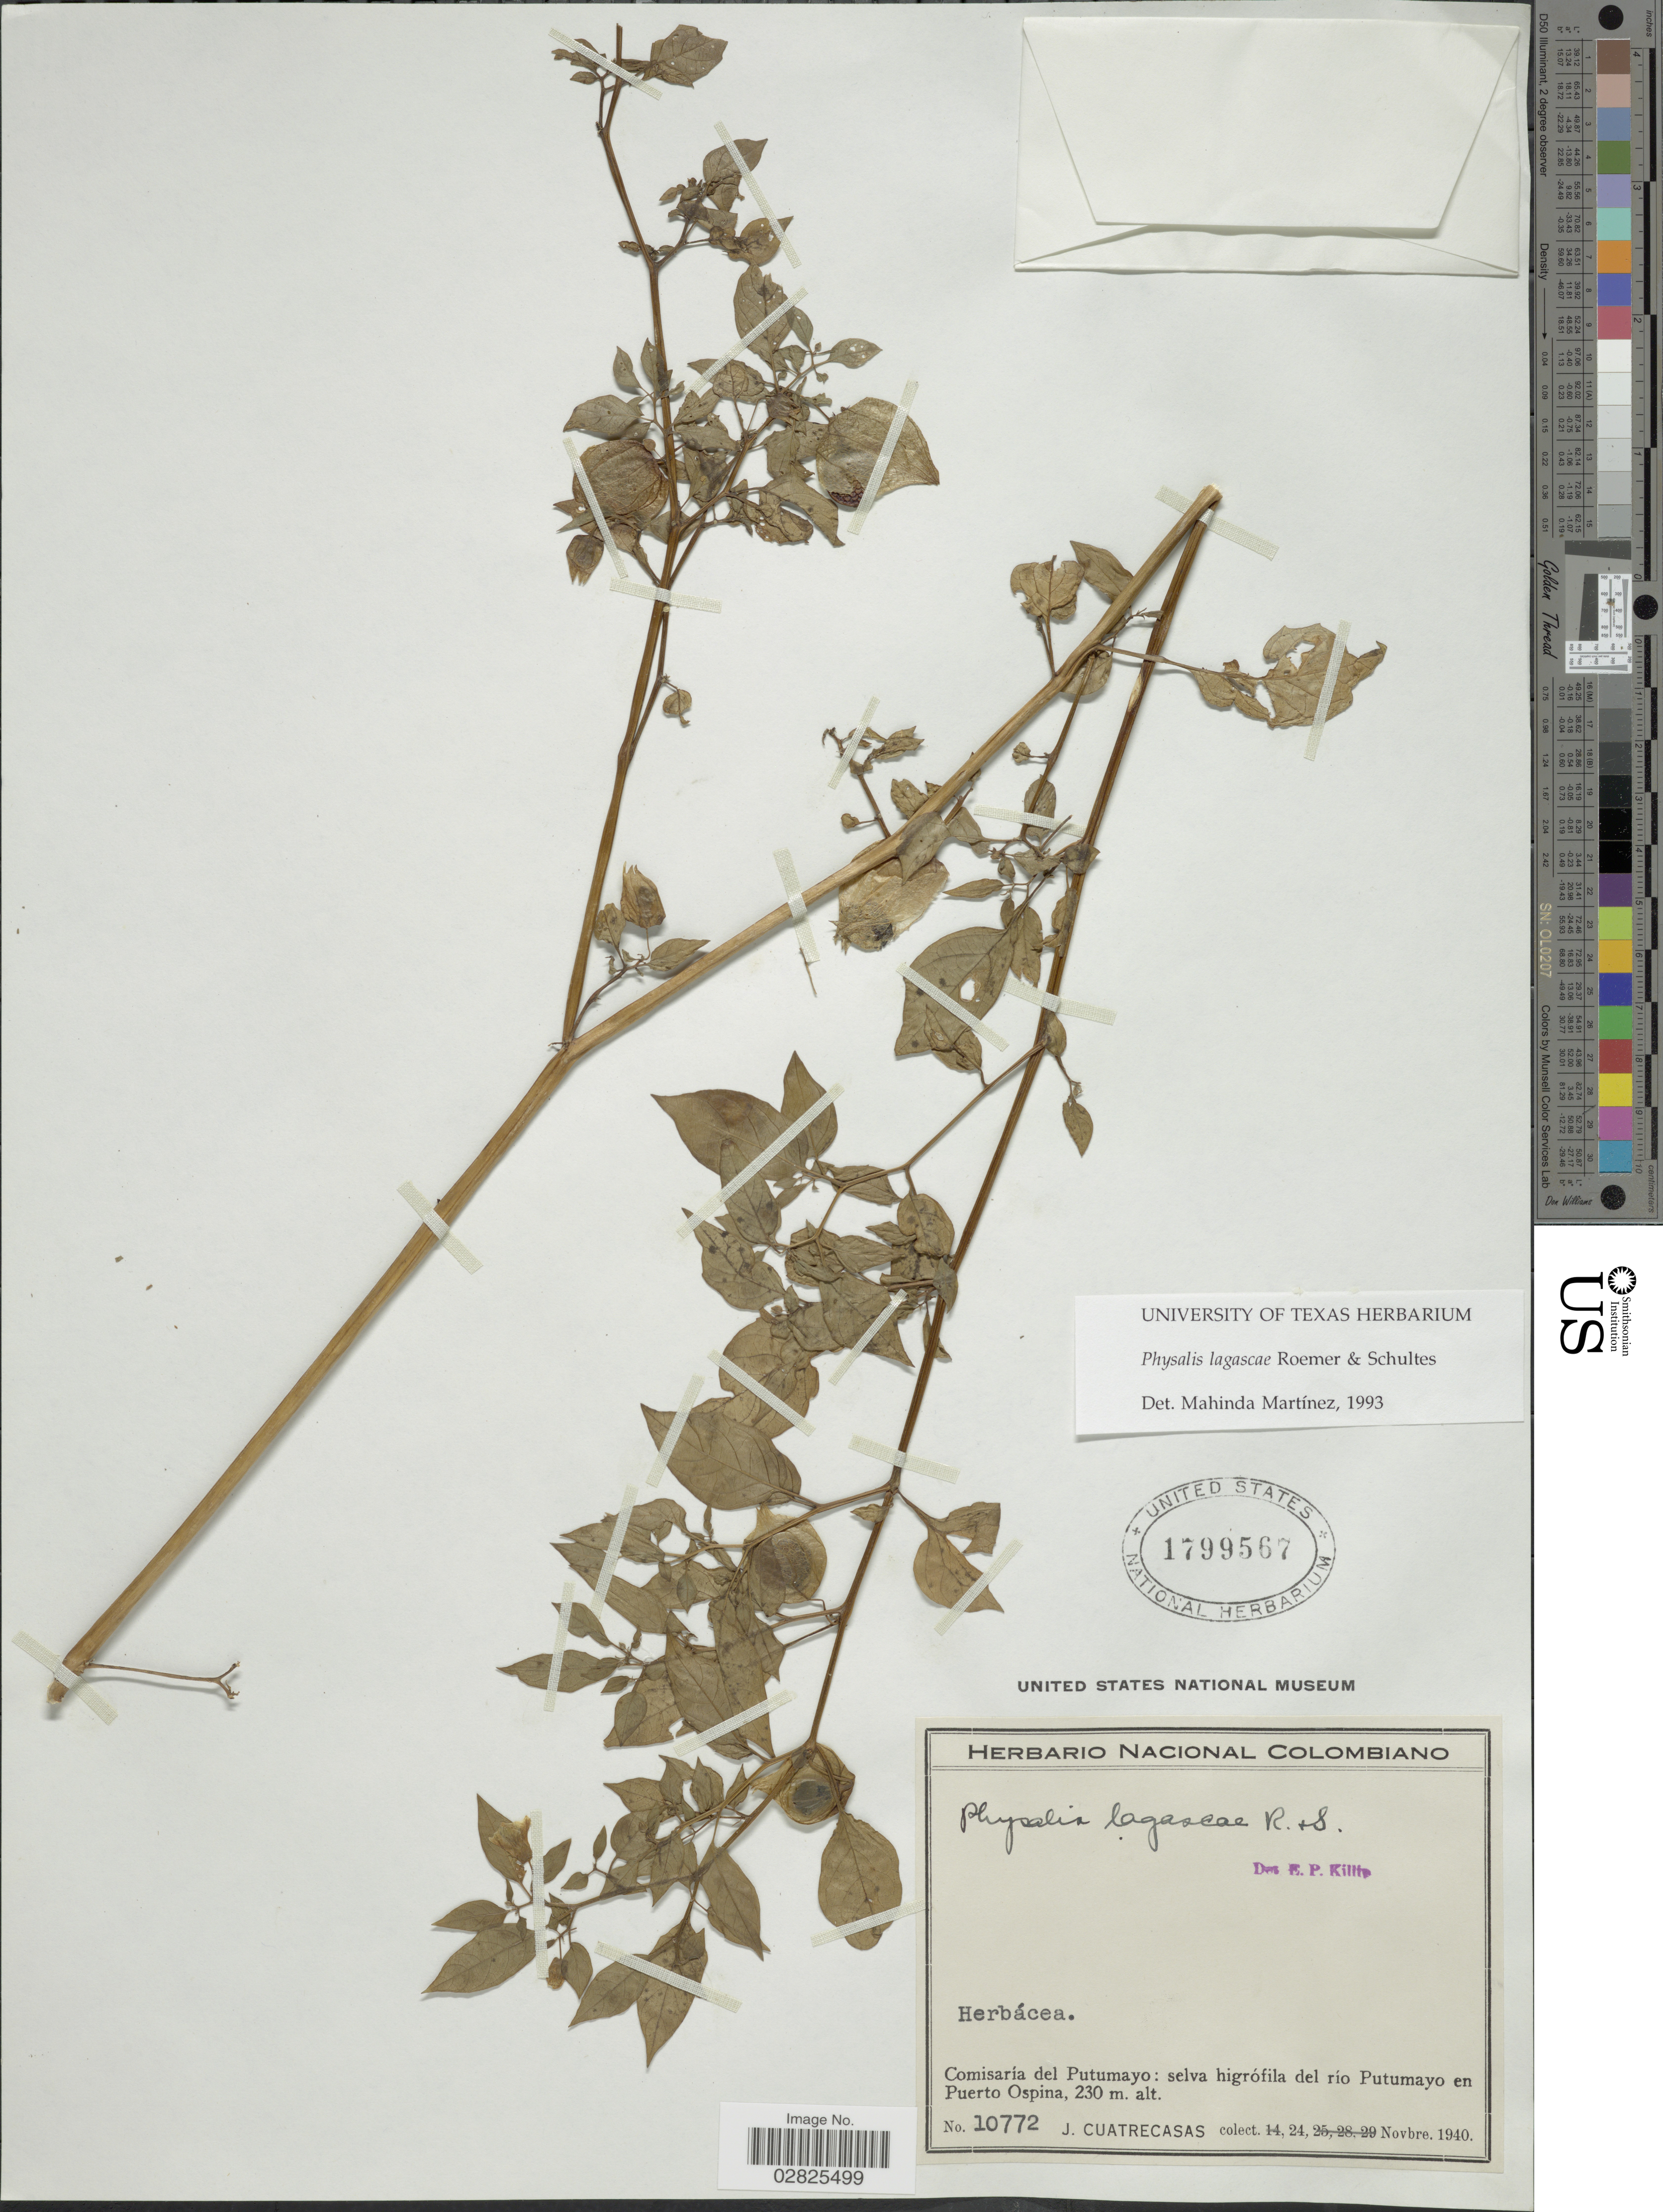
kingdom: Plantae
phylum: Tracheophyta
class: Magnoliopsida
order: Solanales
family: Solanaceae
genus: Physalis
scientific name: Physalis lagascae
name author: Roem. & Schult.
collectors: J. Cuatrecasas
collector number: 10772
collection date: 1940-11-24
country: Colombia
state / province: Putumayo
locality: Comisaría del Putumayo: selva higrófila del río Putumayo en Puerto Ospina.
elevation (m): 230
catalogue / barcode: US 1799567